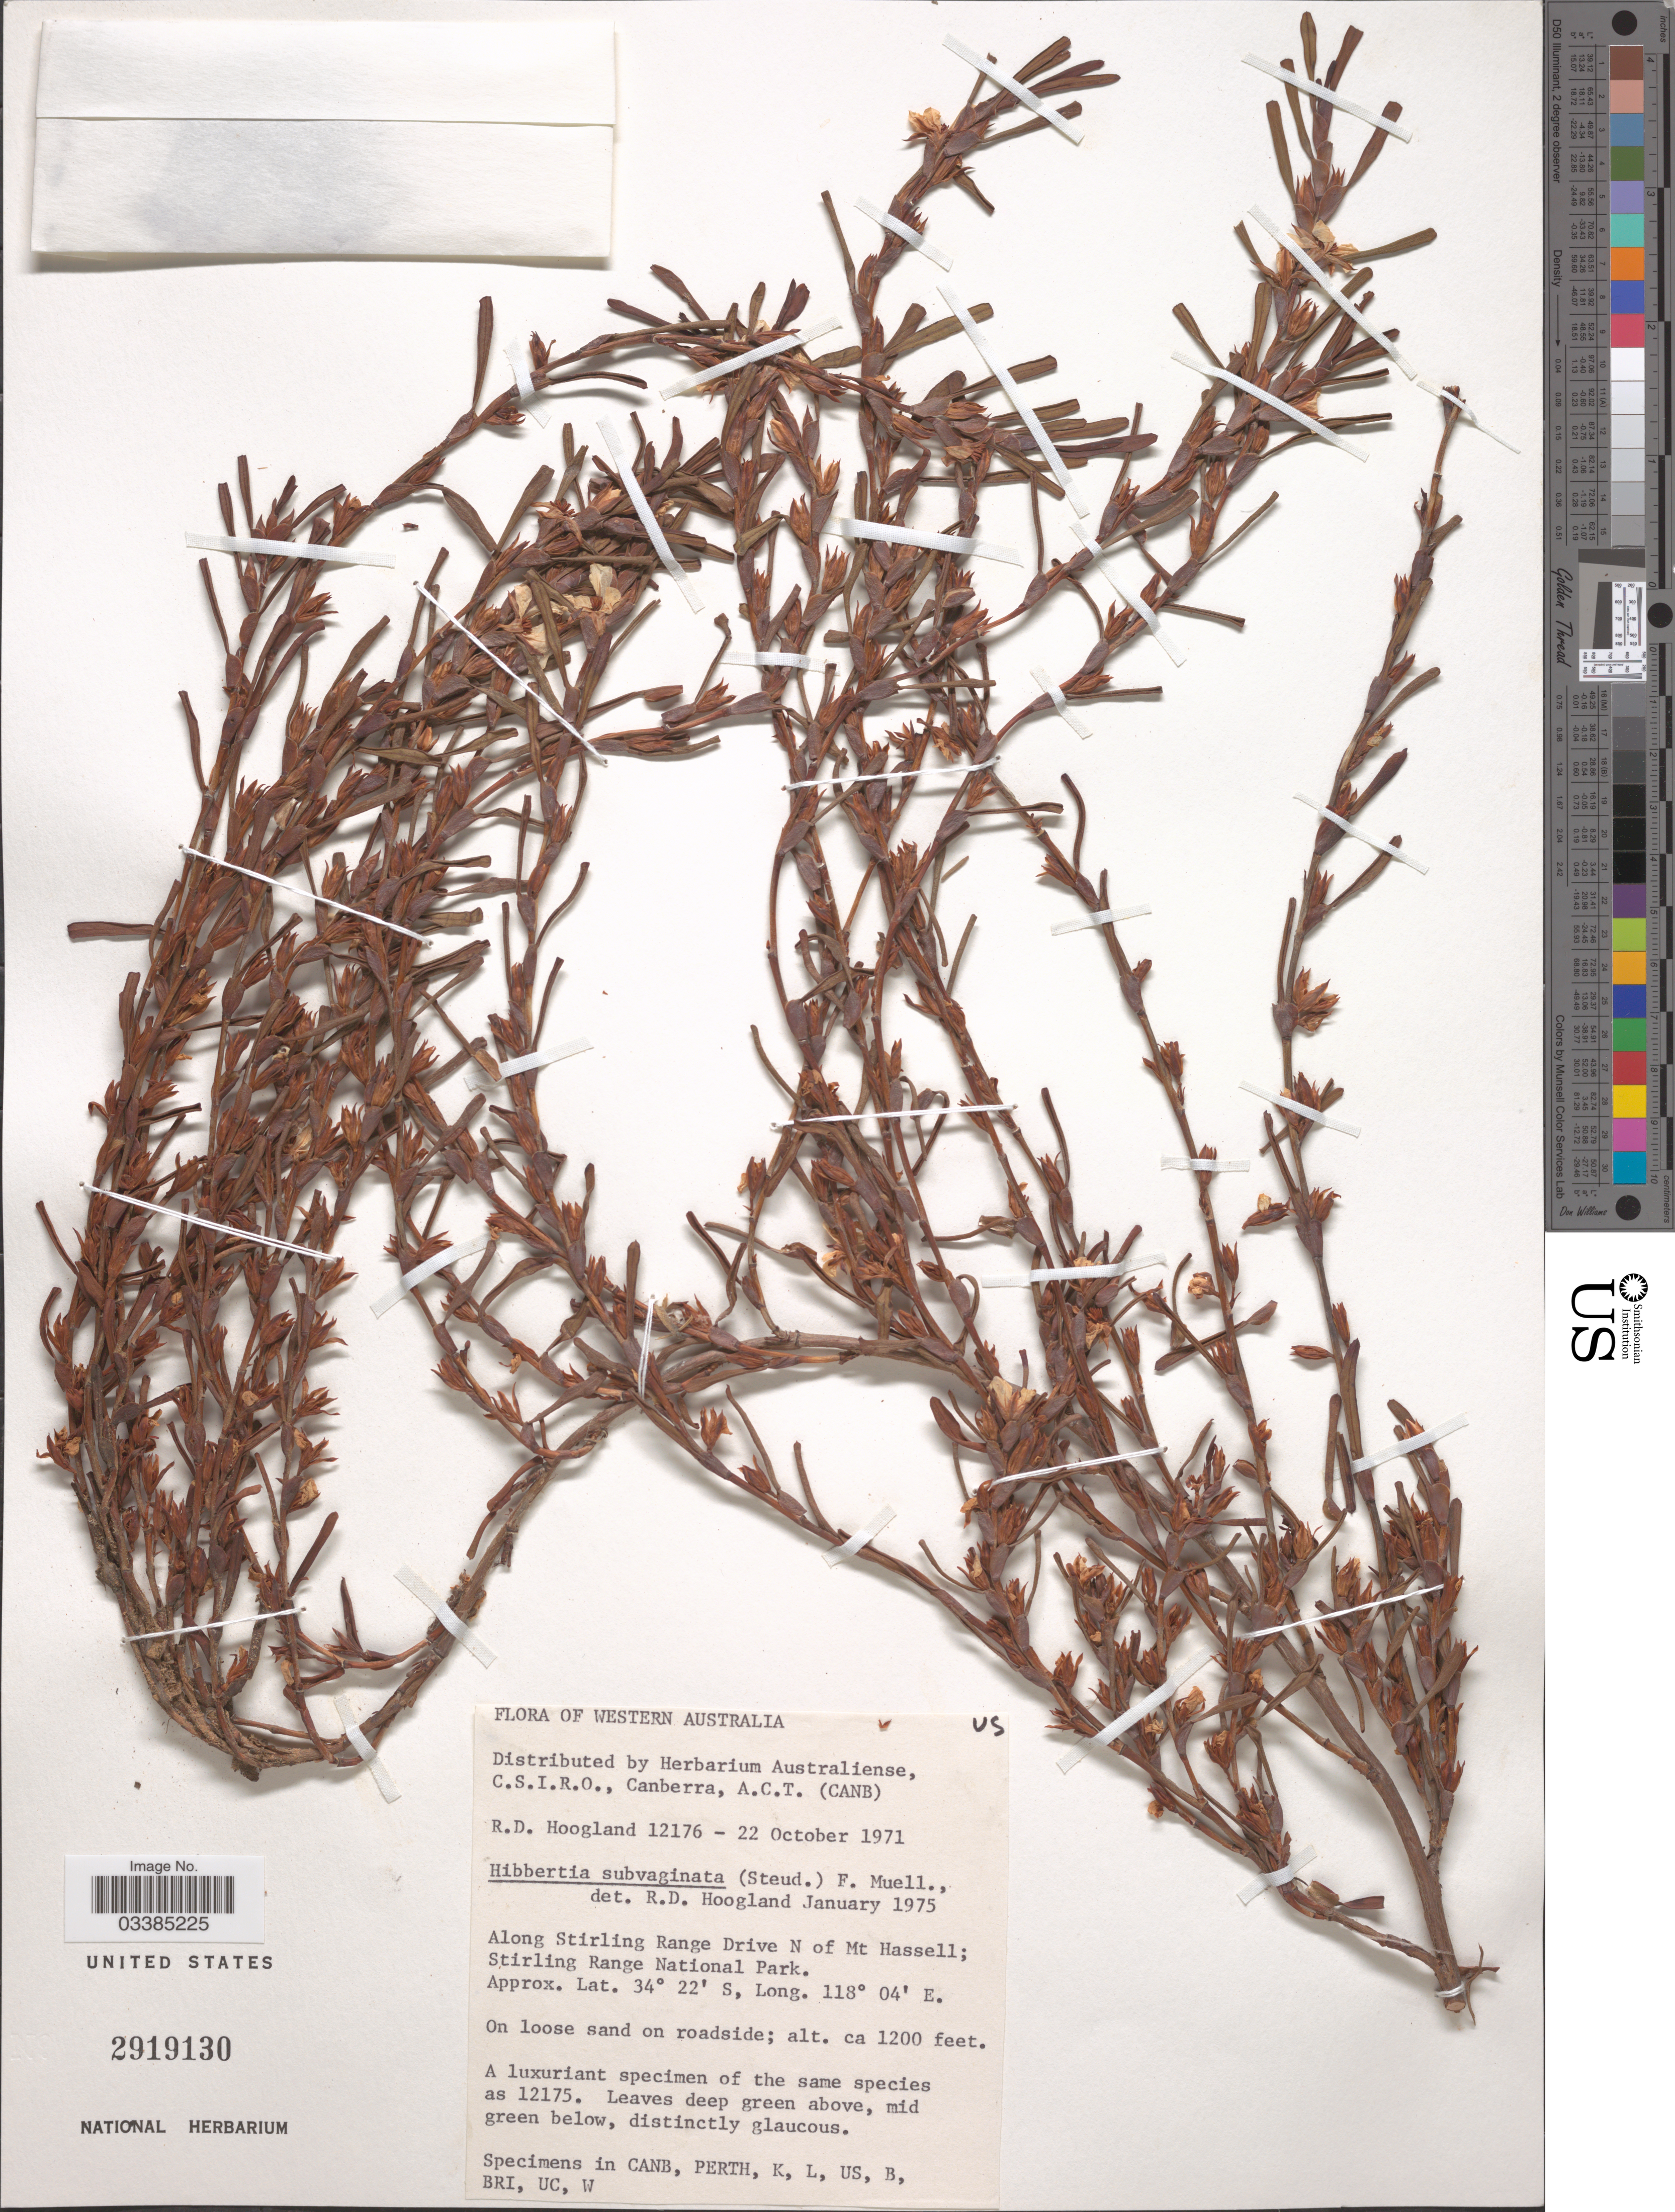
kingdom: Plantae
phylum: Tracheophyta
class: Magnoliopsida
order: Dilleniales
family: Dilleniaceae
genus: Hibbertia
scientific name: Hibbertia subvaginata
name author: F. Muell.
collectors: R. D. Hoogland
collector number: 12176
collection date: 1971-10-22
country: Australia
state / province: Western Australia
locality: Along Stirling Range Drive N of Mt Hassell; Stirling Range National Park.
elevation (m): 366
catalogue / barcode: US 2919130